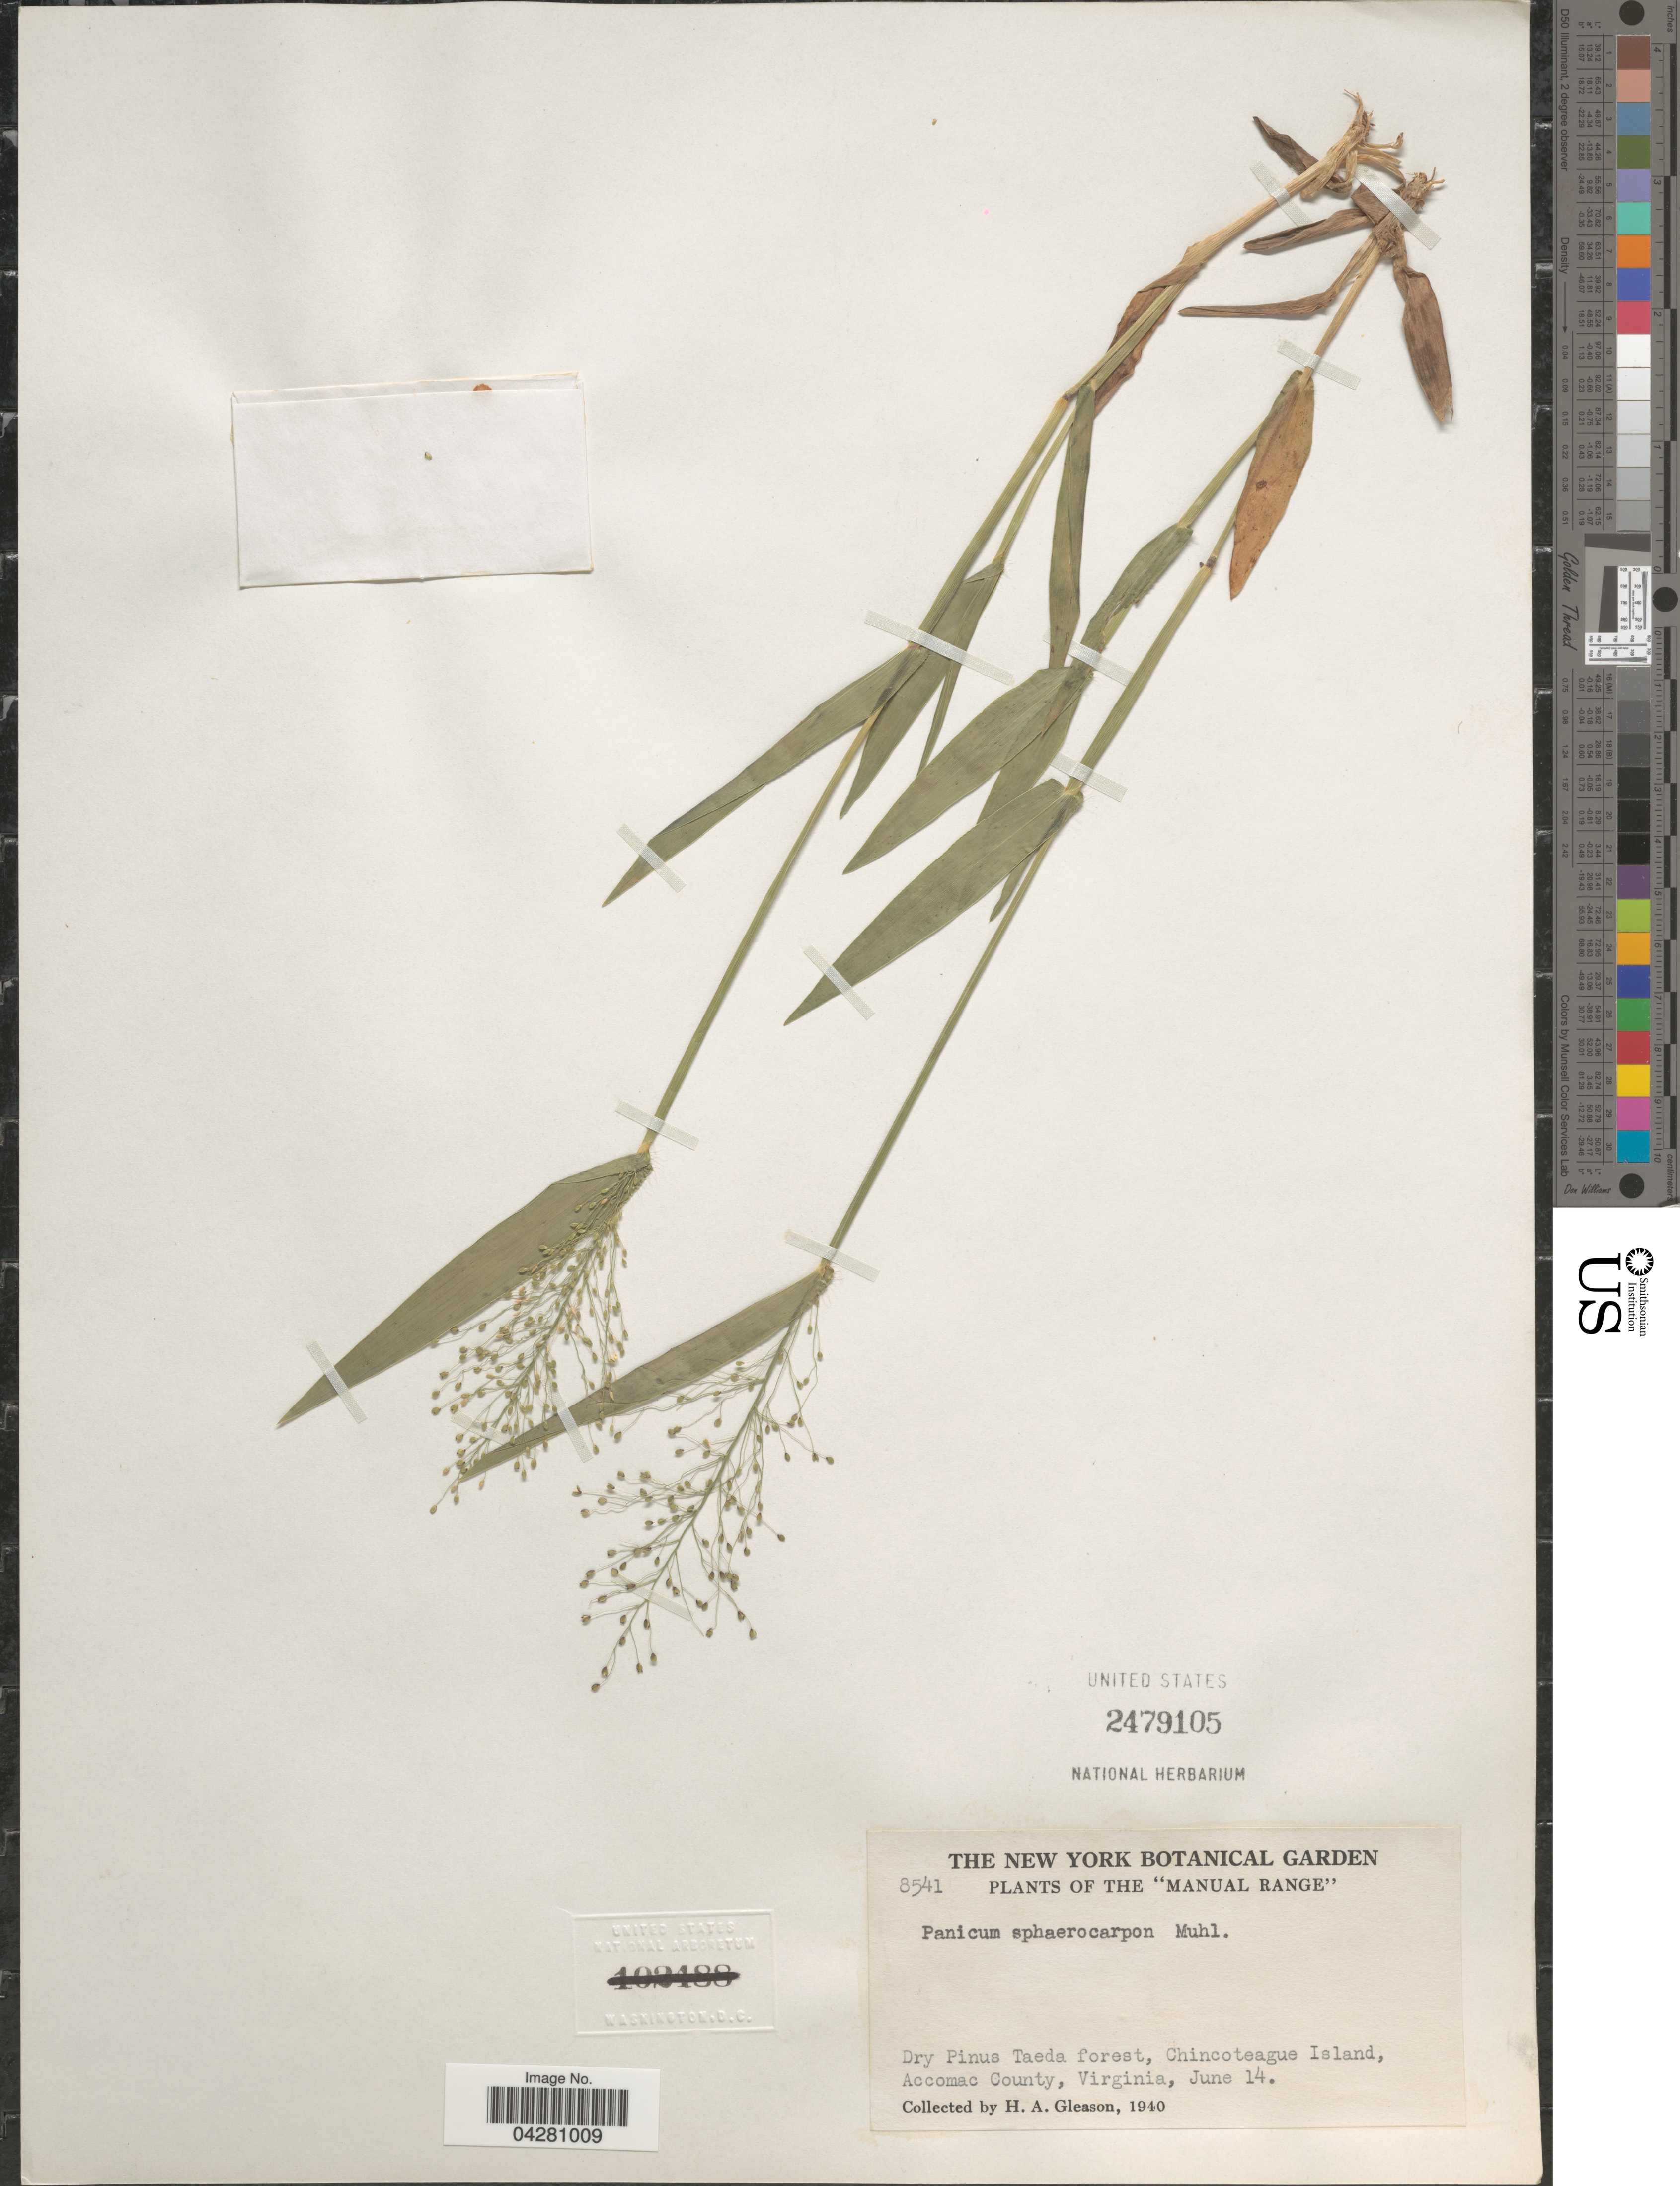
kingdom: Plantae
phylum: Tracheophyta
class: Liliopsida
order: Poales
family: Poaceae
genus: Dichanthelium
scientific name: Dichanthelium dichotomum var. dichotomum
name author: (L.) Gould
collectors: H. A. Gleason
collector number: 8541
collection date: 1940-06-14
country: United States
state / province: Virginia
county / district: Accomack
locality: The "Manual Range". Dry Pinus Taeda forest, Chincoteague Island, Accomac County.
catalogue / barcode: US 2479105